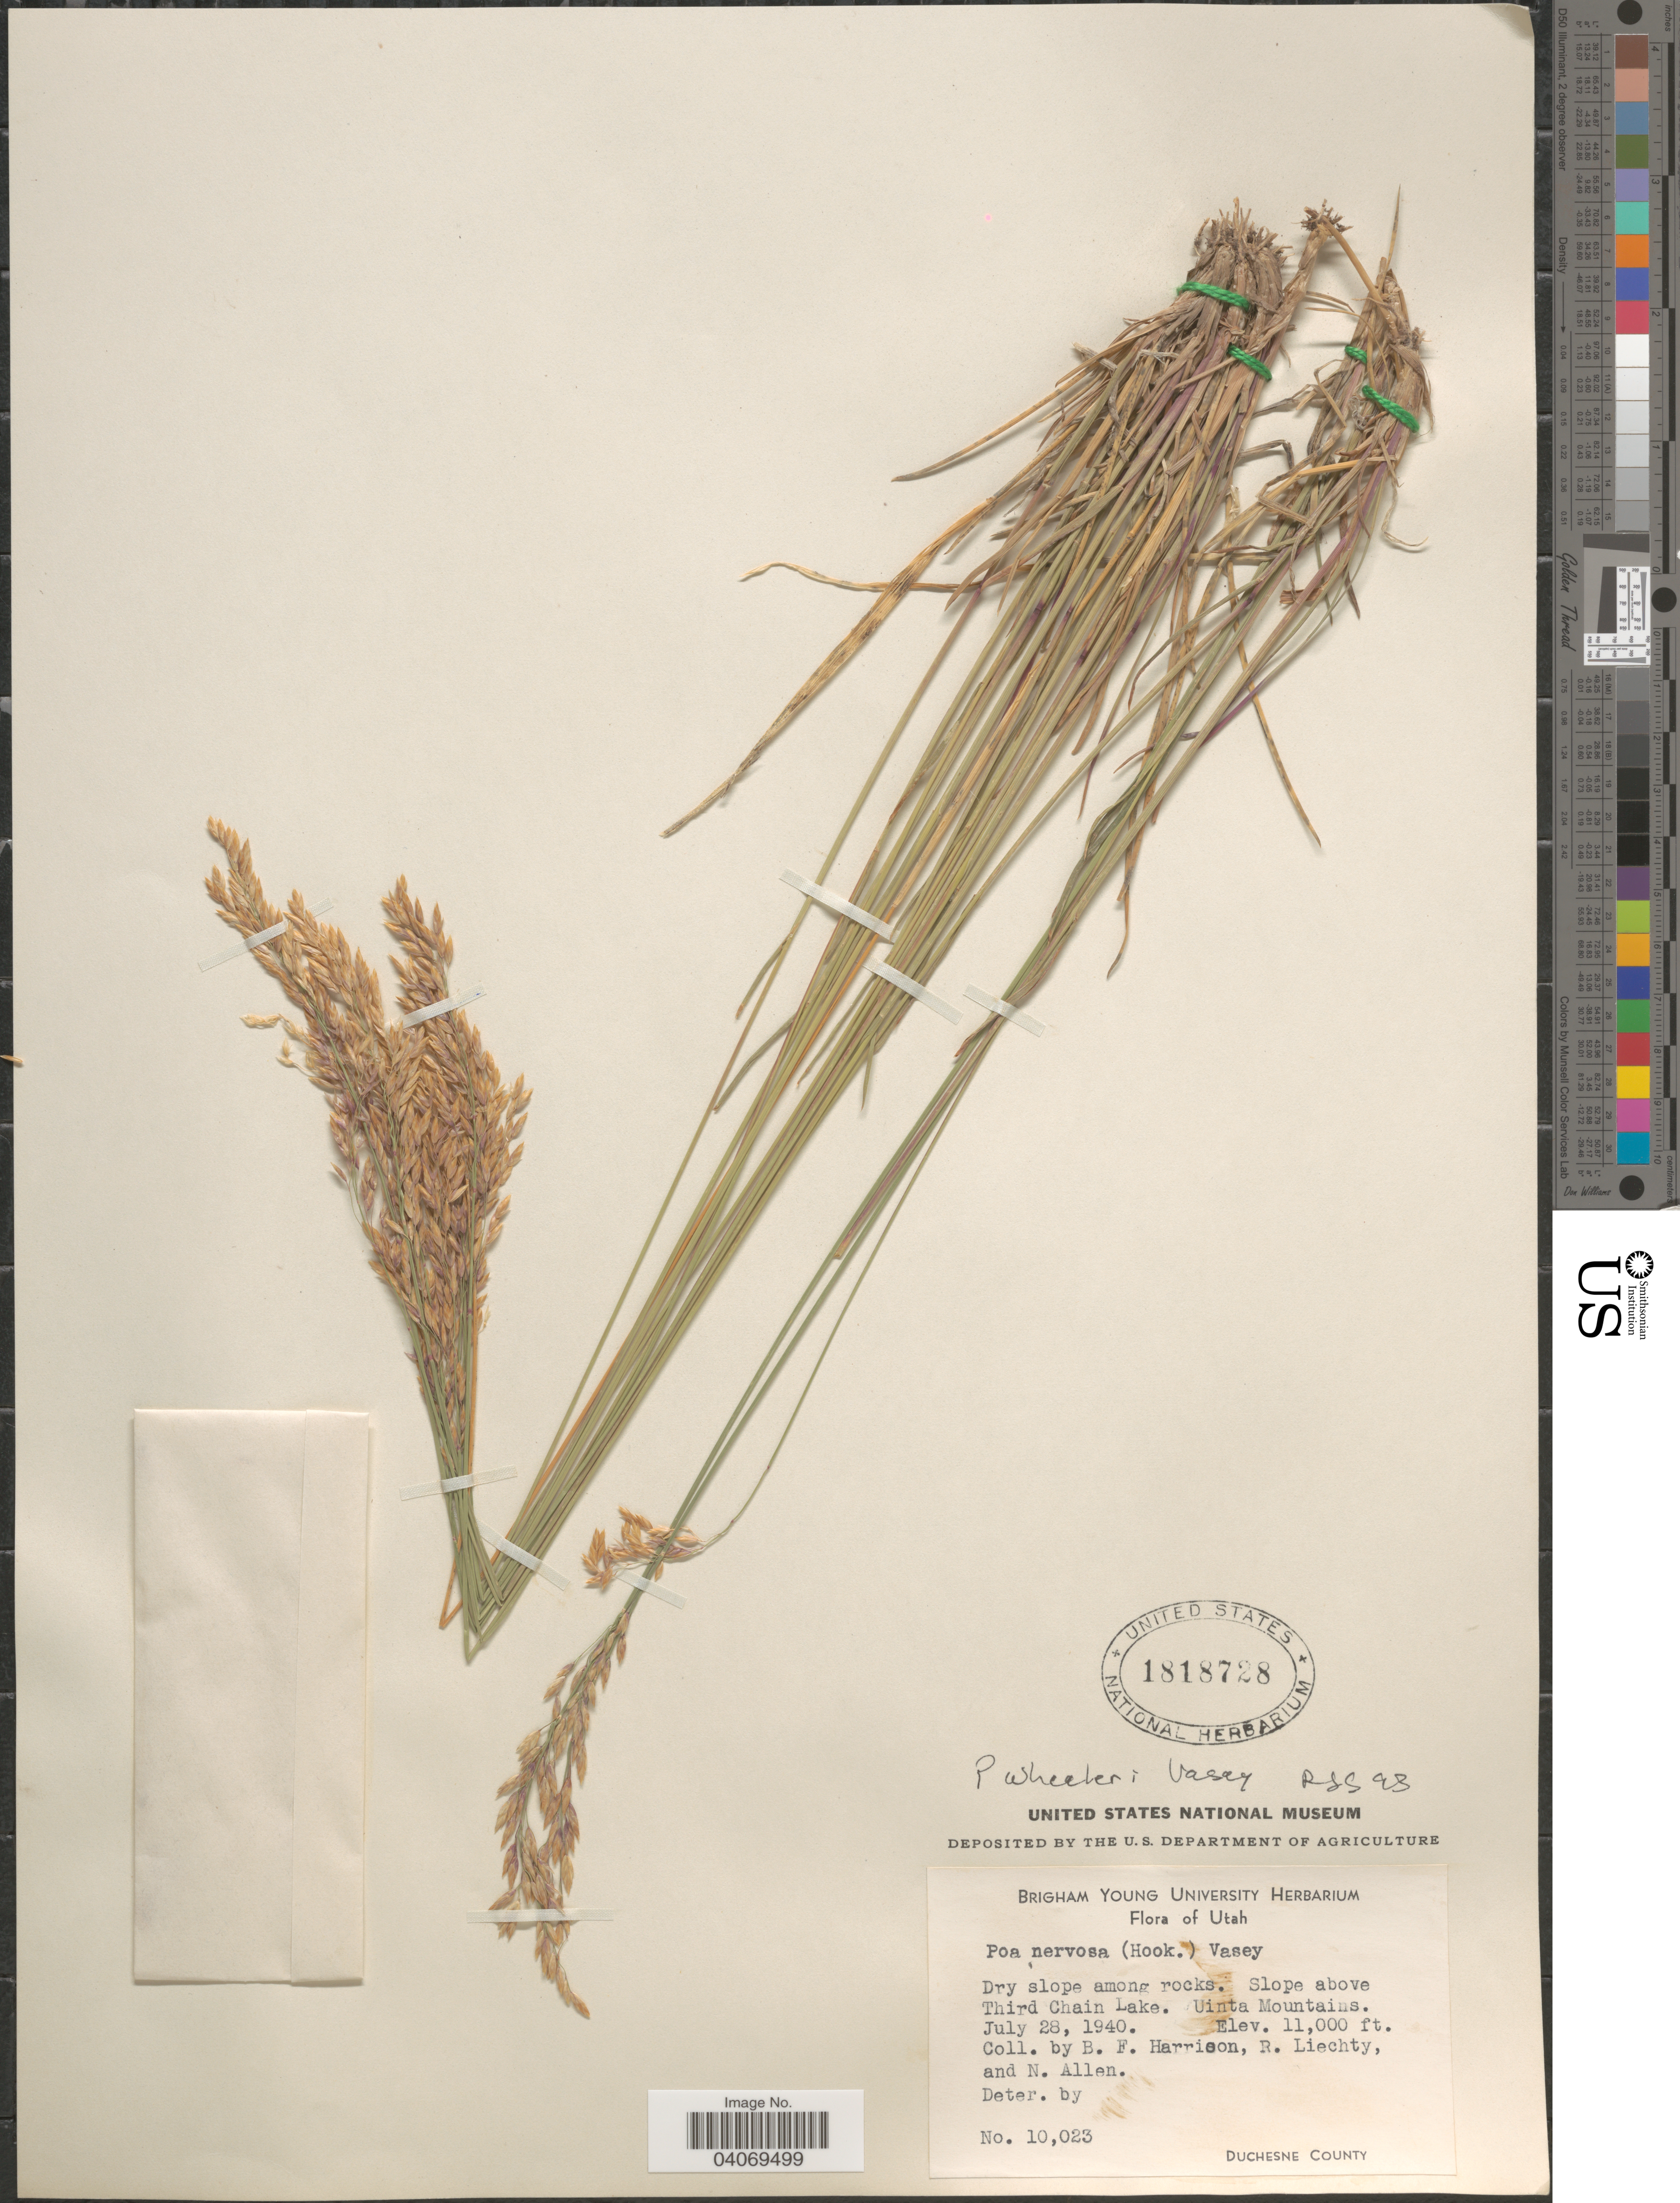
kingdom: Plantae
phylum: Tracheophyta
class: Liliopsida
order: Poales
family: Poaceae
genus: Poa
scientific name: Poa wheeleri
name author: Vasey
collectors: B. F. Harrison, R. Liechty & N. Allen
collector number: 10023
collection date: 1940-07-28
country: United States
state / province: Utah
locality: Dry slope among rocks. Slope above Third Chain Lake. Uinta Mountains. Duchesne County.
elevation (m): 3353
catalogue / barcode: US 1818728